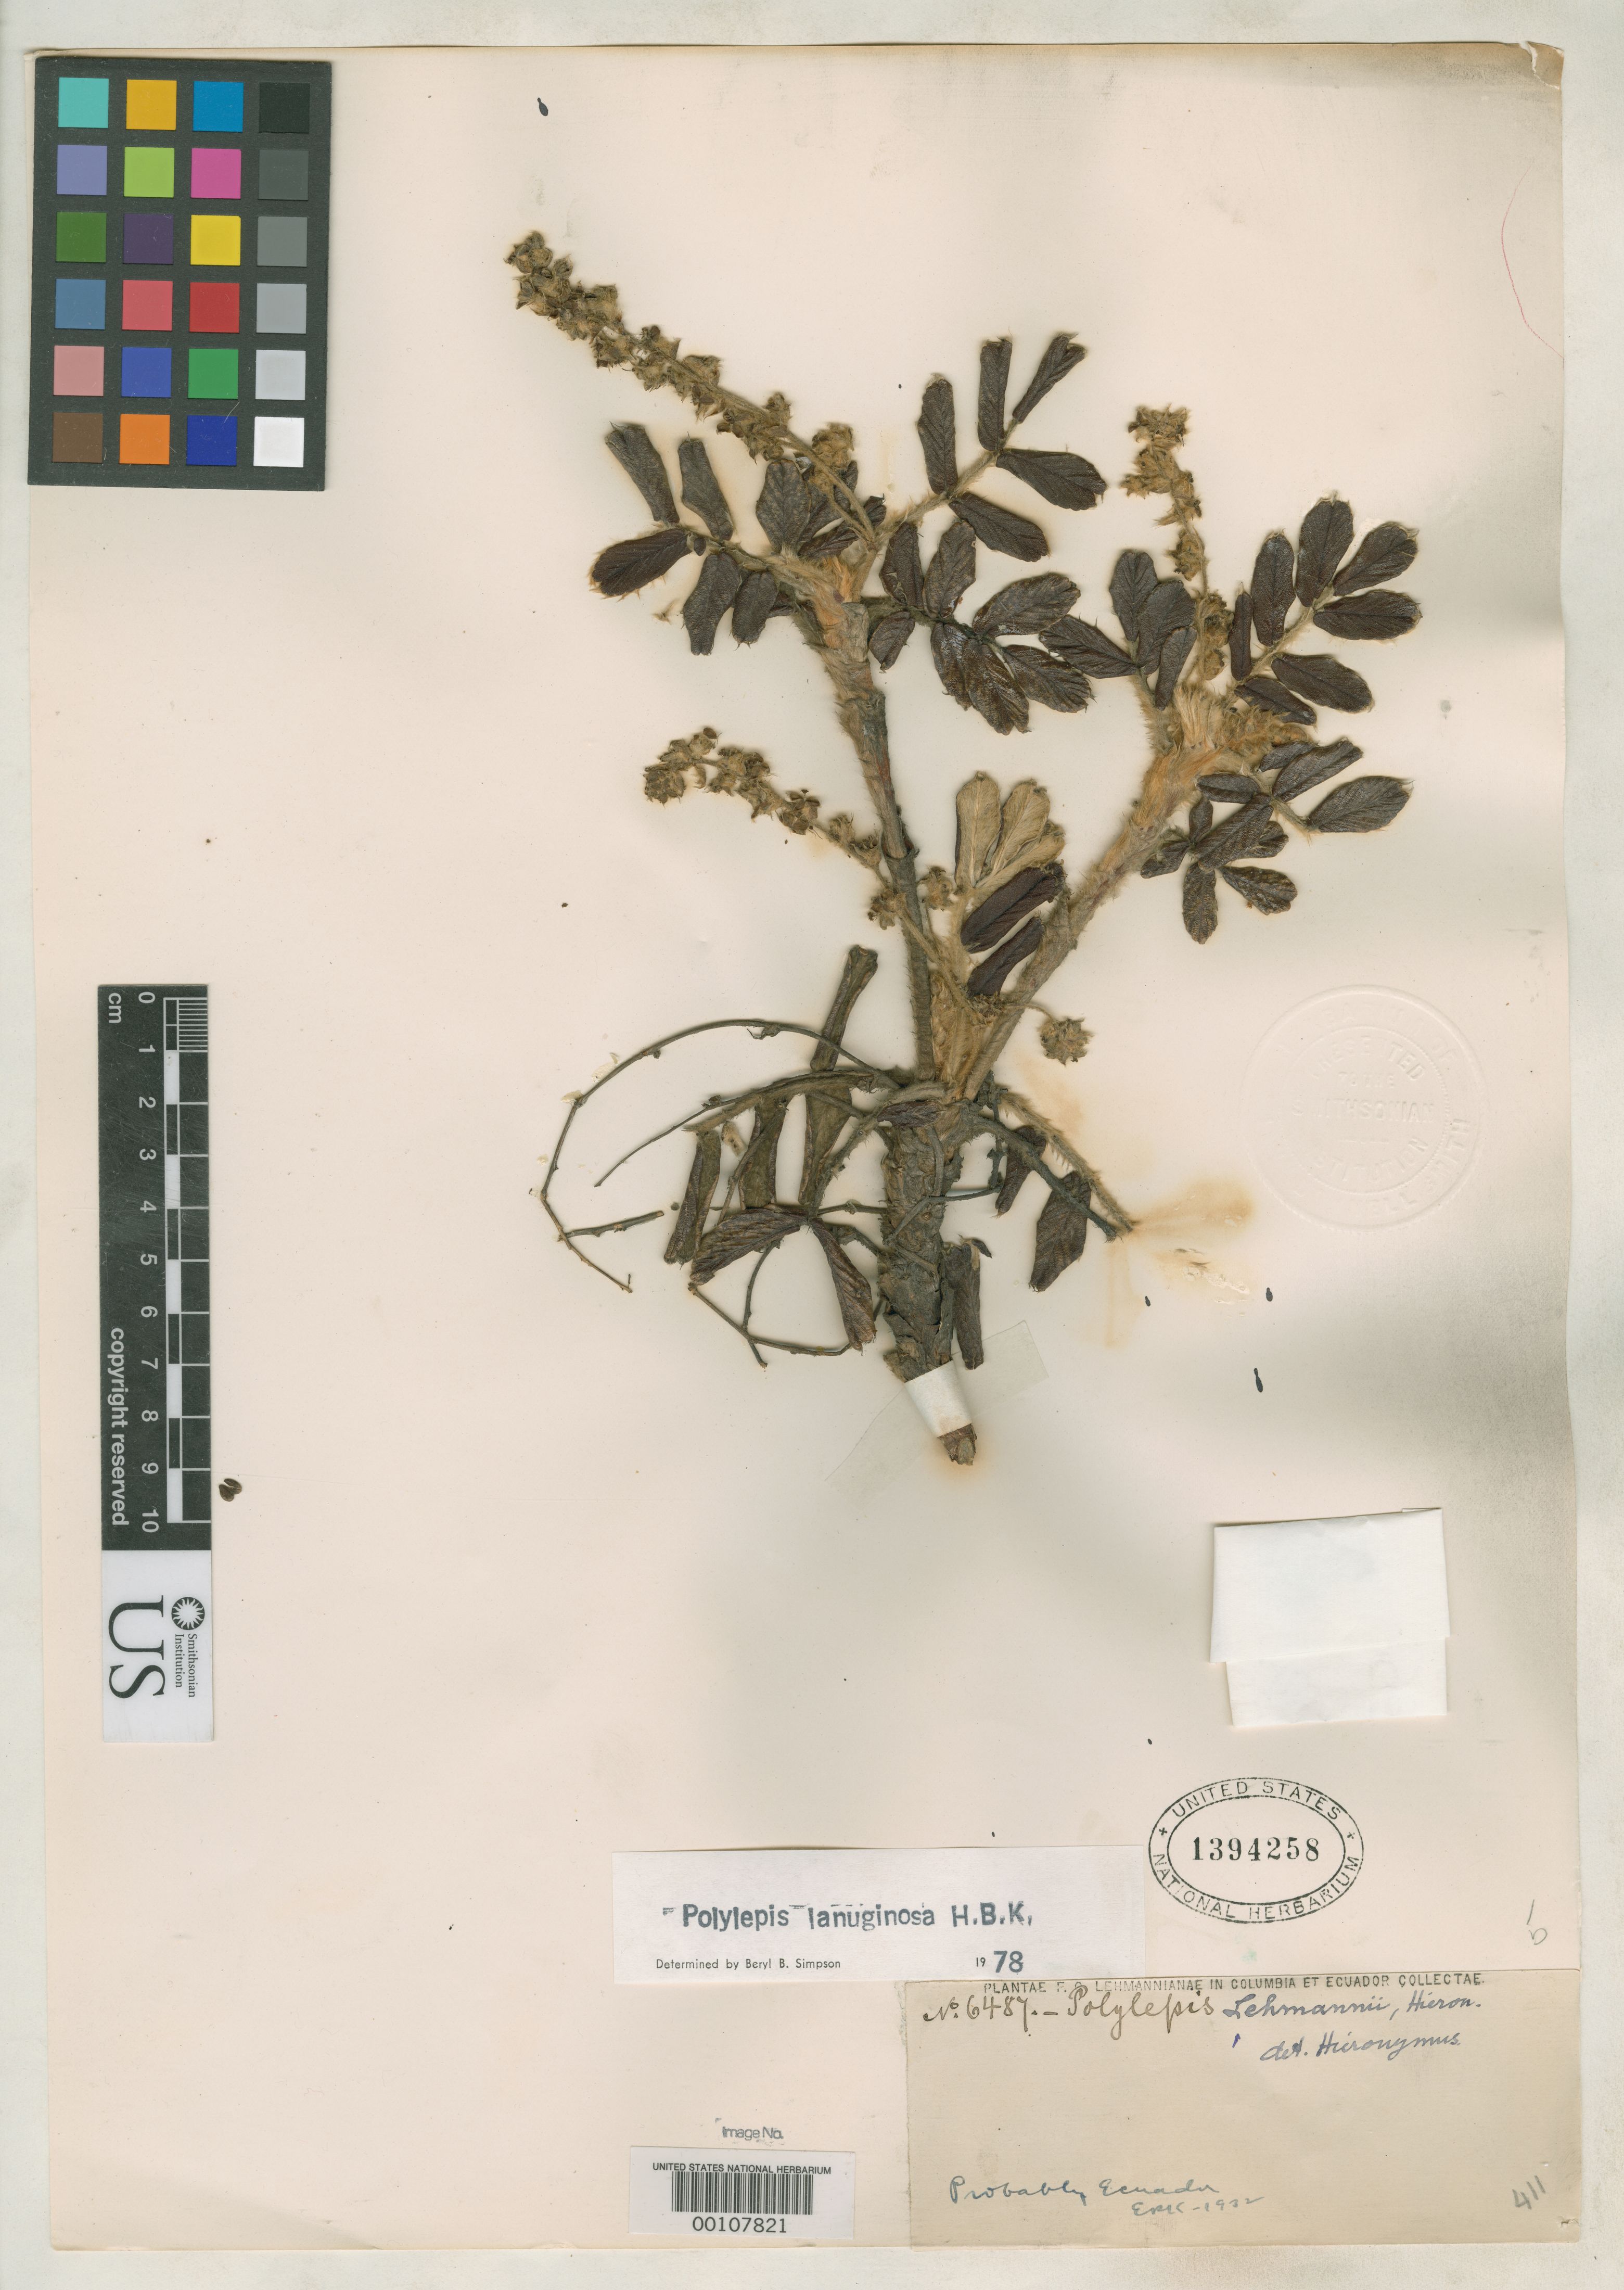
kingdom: Plantae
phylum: Tracheophyta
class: Magnoliopsida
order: Rosales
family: Rosaceae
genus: Polylepis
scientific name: Polylepis lehmannii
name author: Hieron.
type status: Isotype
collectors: F. C. Lehmann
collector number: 6487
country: Colombia / Ecuador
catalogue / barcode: US 1394258